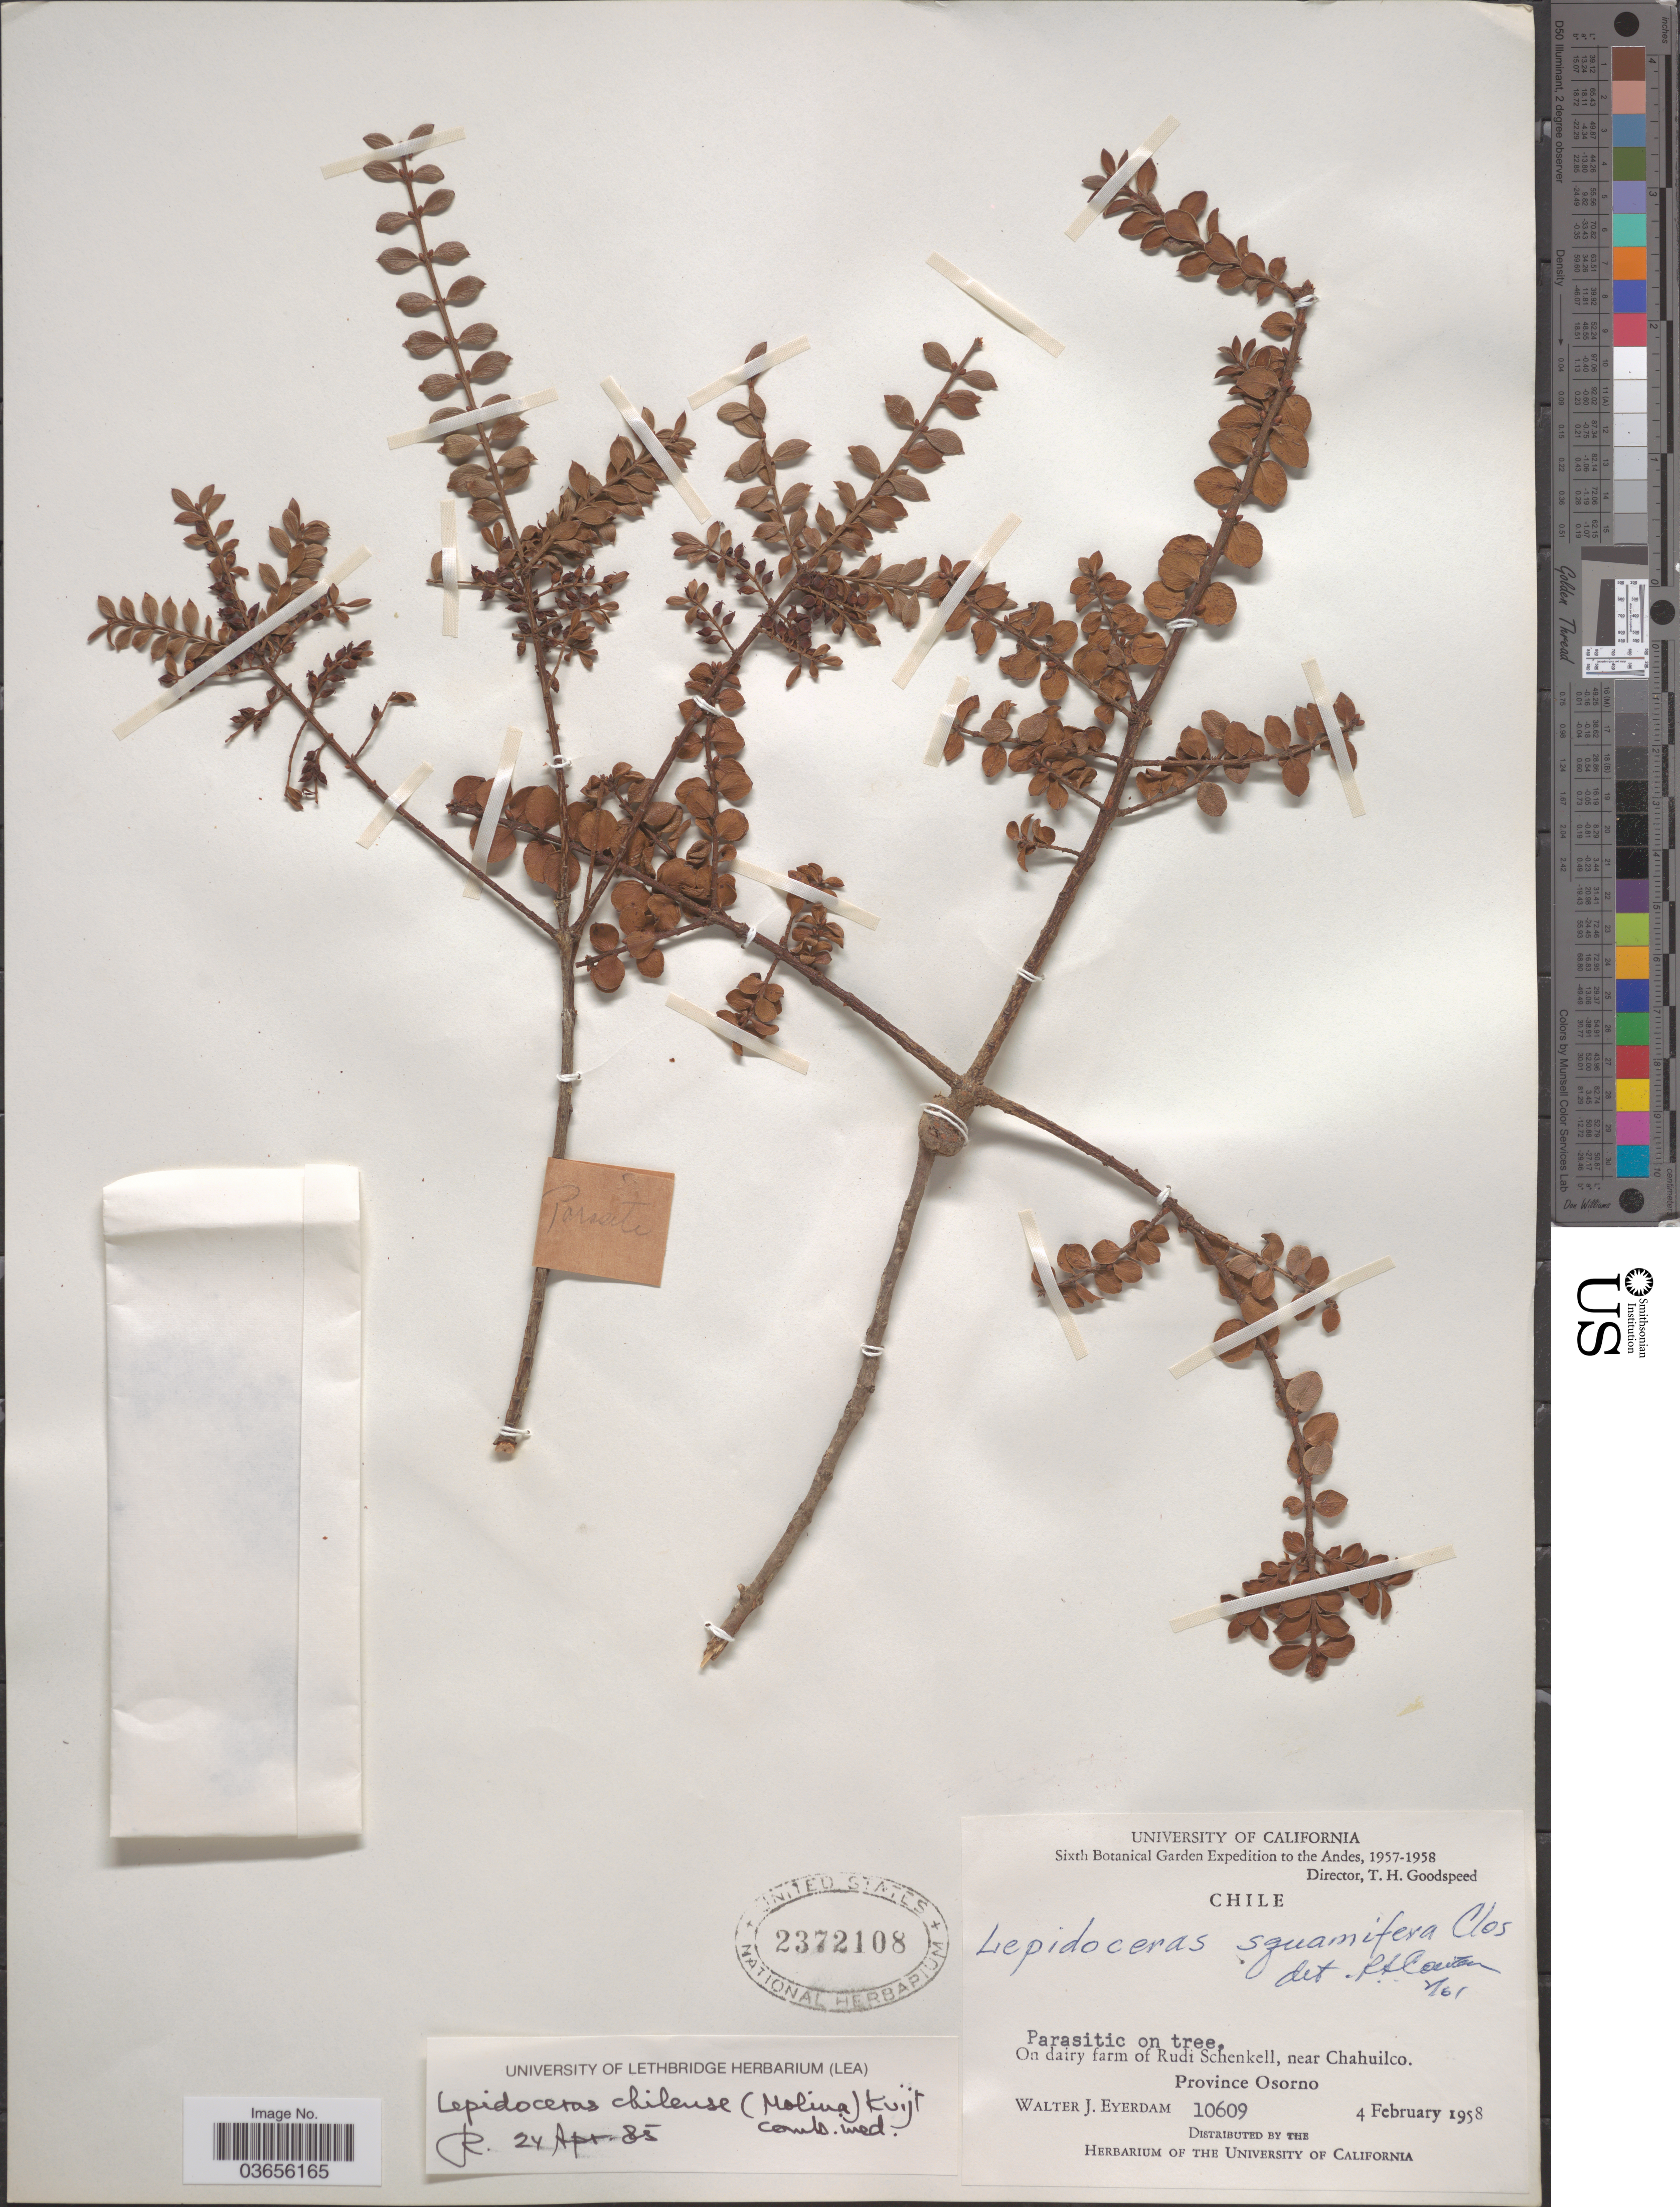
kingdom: Plantae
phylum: Tracheophyta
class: Magnoliopsida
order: Santalales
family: Santalaceae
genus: Lepidoceras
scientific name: Lepidoceras chilense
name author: (Molina) Kuijt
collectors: W. J. Eyerdam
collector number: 10609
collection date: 1958-02-04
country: Chile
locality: Andes. On dairy farm of Rudi Schenkell, near Chahuilco. Province Osorno.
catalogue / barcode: US 2372108